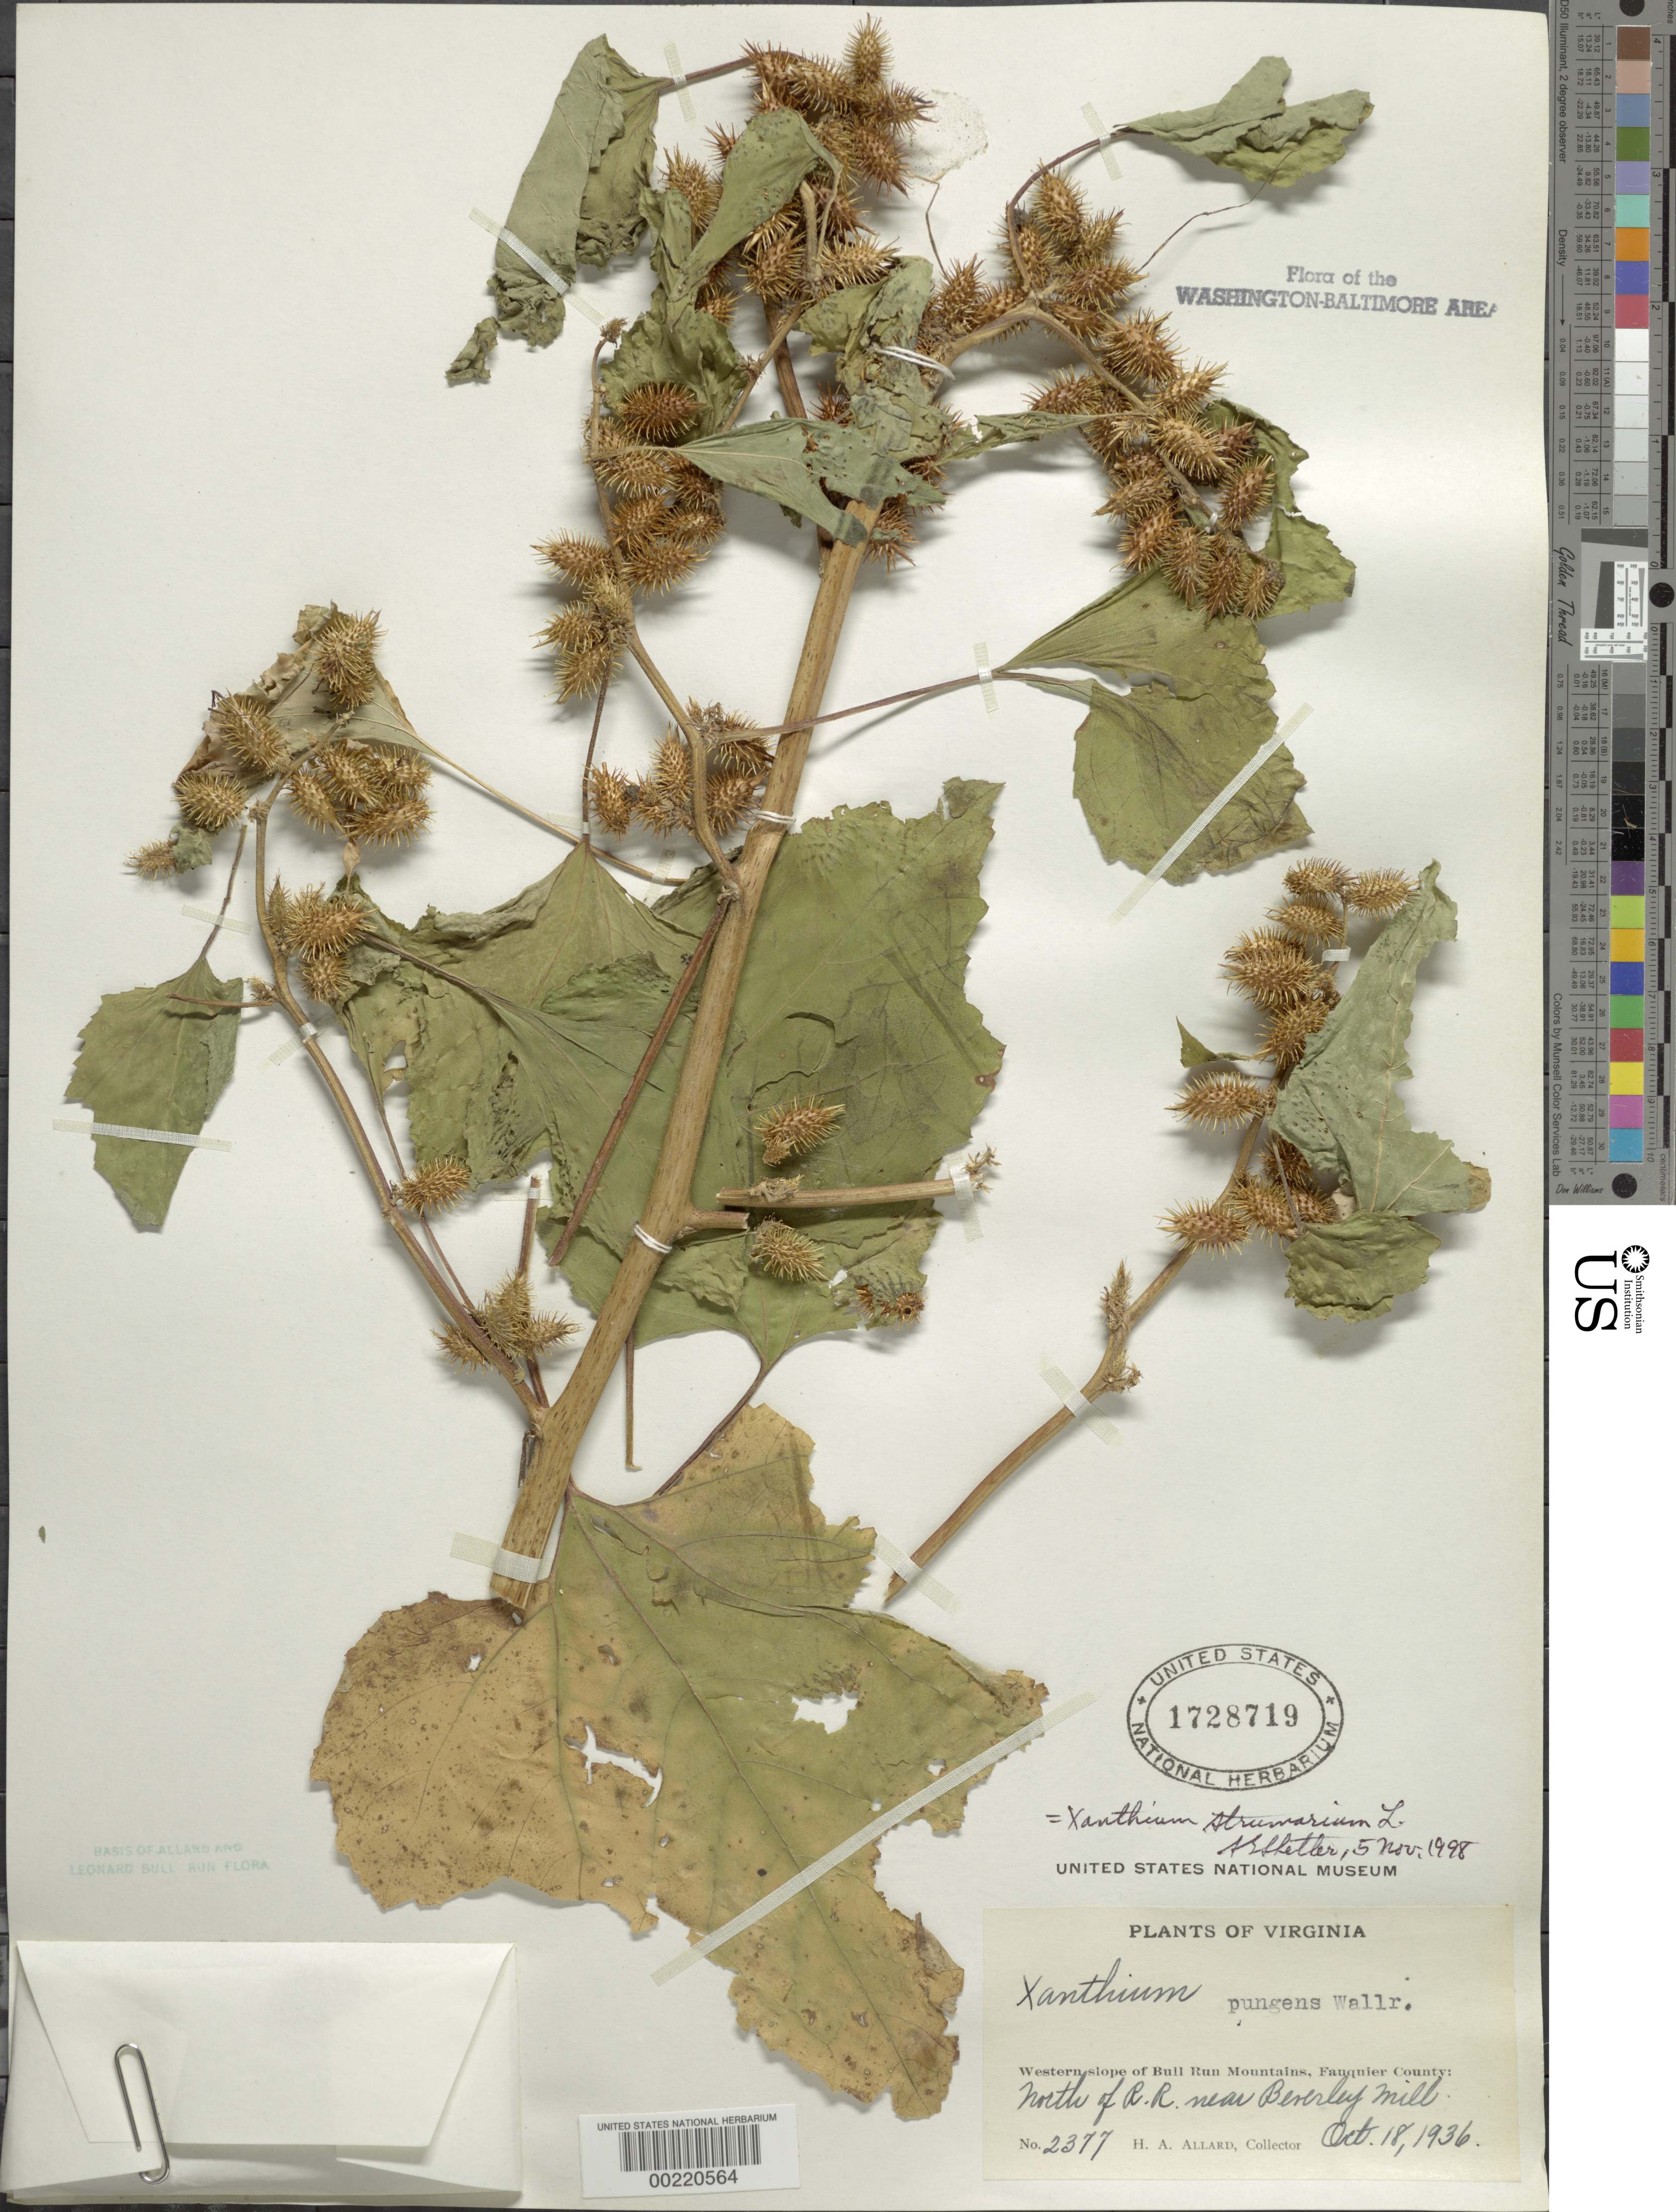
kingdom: Plantae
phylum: Tracheophyta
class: Magnoliopsida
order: Asterales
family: Asteraceae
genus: Xanthium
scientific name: Xanthium strumarium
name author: L.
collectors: H. A. Allard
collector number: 2377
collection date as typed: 18 Oct 1936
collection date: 1936-10-18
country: United States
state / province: Virginia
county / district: Fauquier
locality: North of R.R. near Beverley Mill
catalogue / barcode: US 1728719